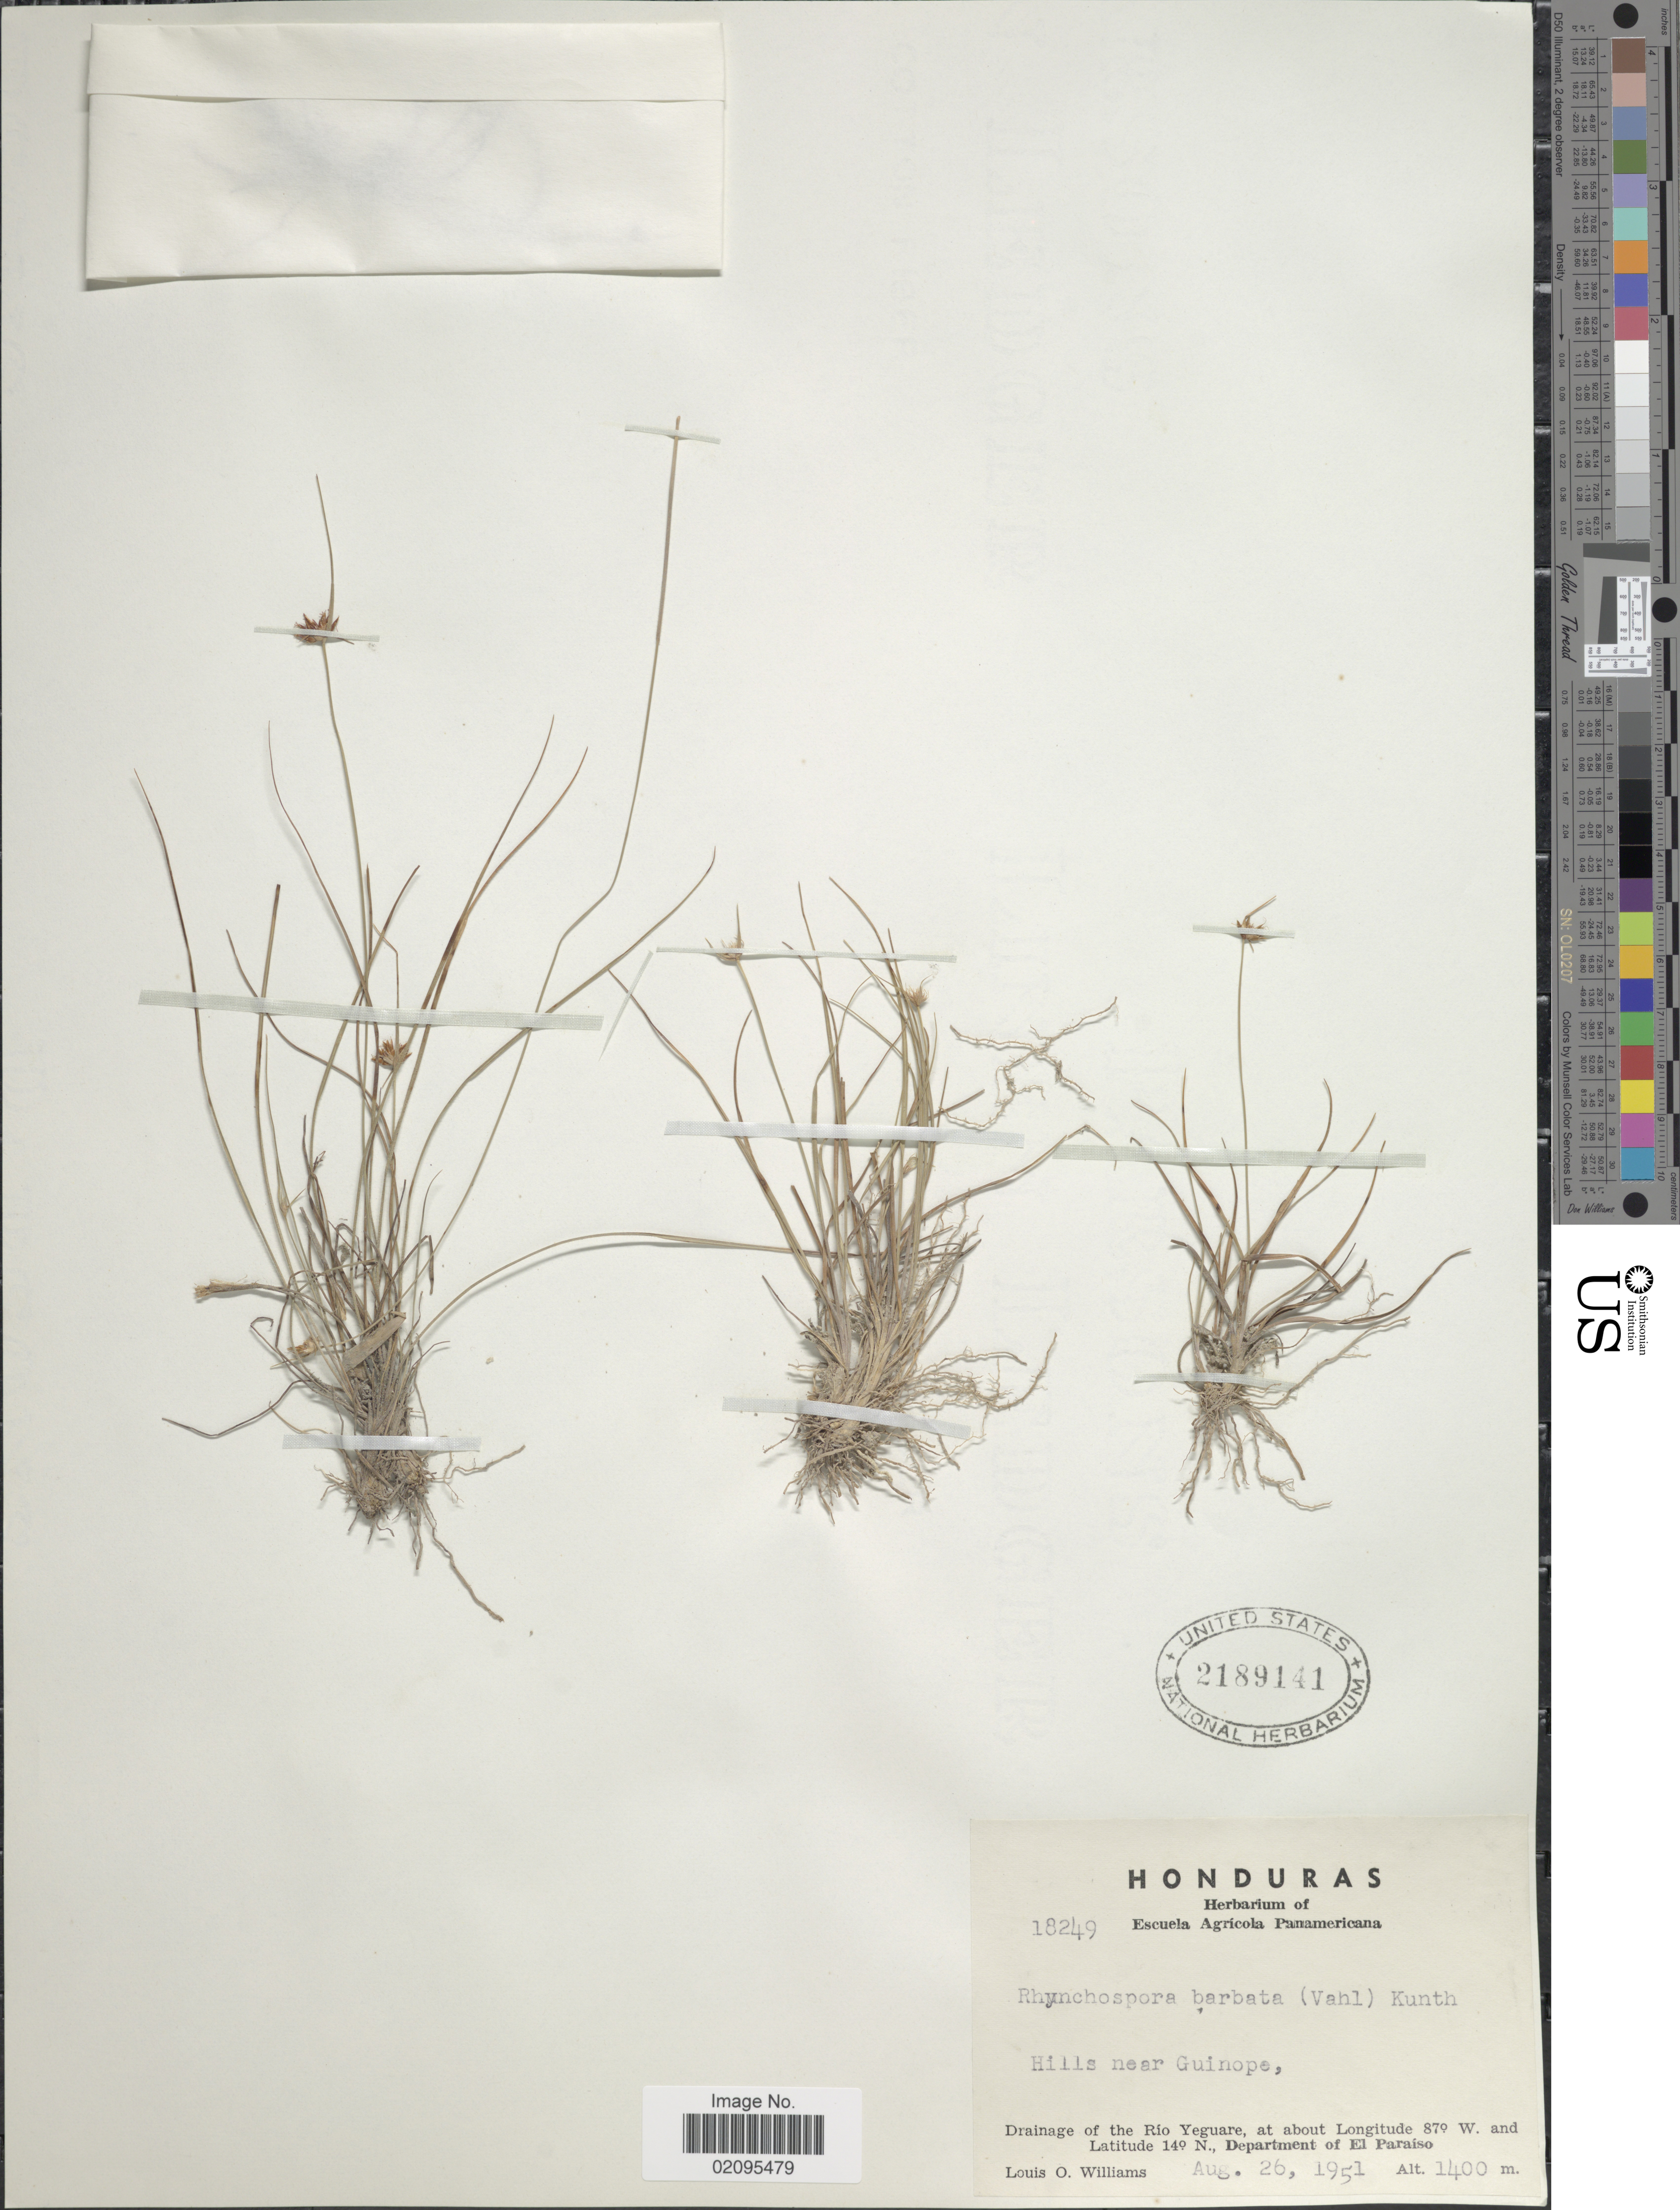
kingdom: Plantae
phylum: Tracheophyta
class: Liliopsida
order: Poales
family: Cyperaceae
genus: Rhynchospora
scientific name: Rhynchospora barbata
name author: (Vahl) Kunth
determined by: Alves, K.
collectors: L. O. Williams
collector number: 18249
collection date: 1951-08-26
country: Honduras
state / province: El Paraíso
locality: Hills near Guinope, drainage of the Rio Yeguare.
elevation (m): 1400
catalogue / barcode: US 2189141